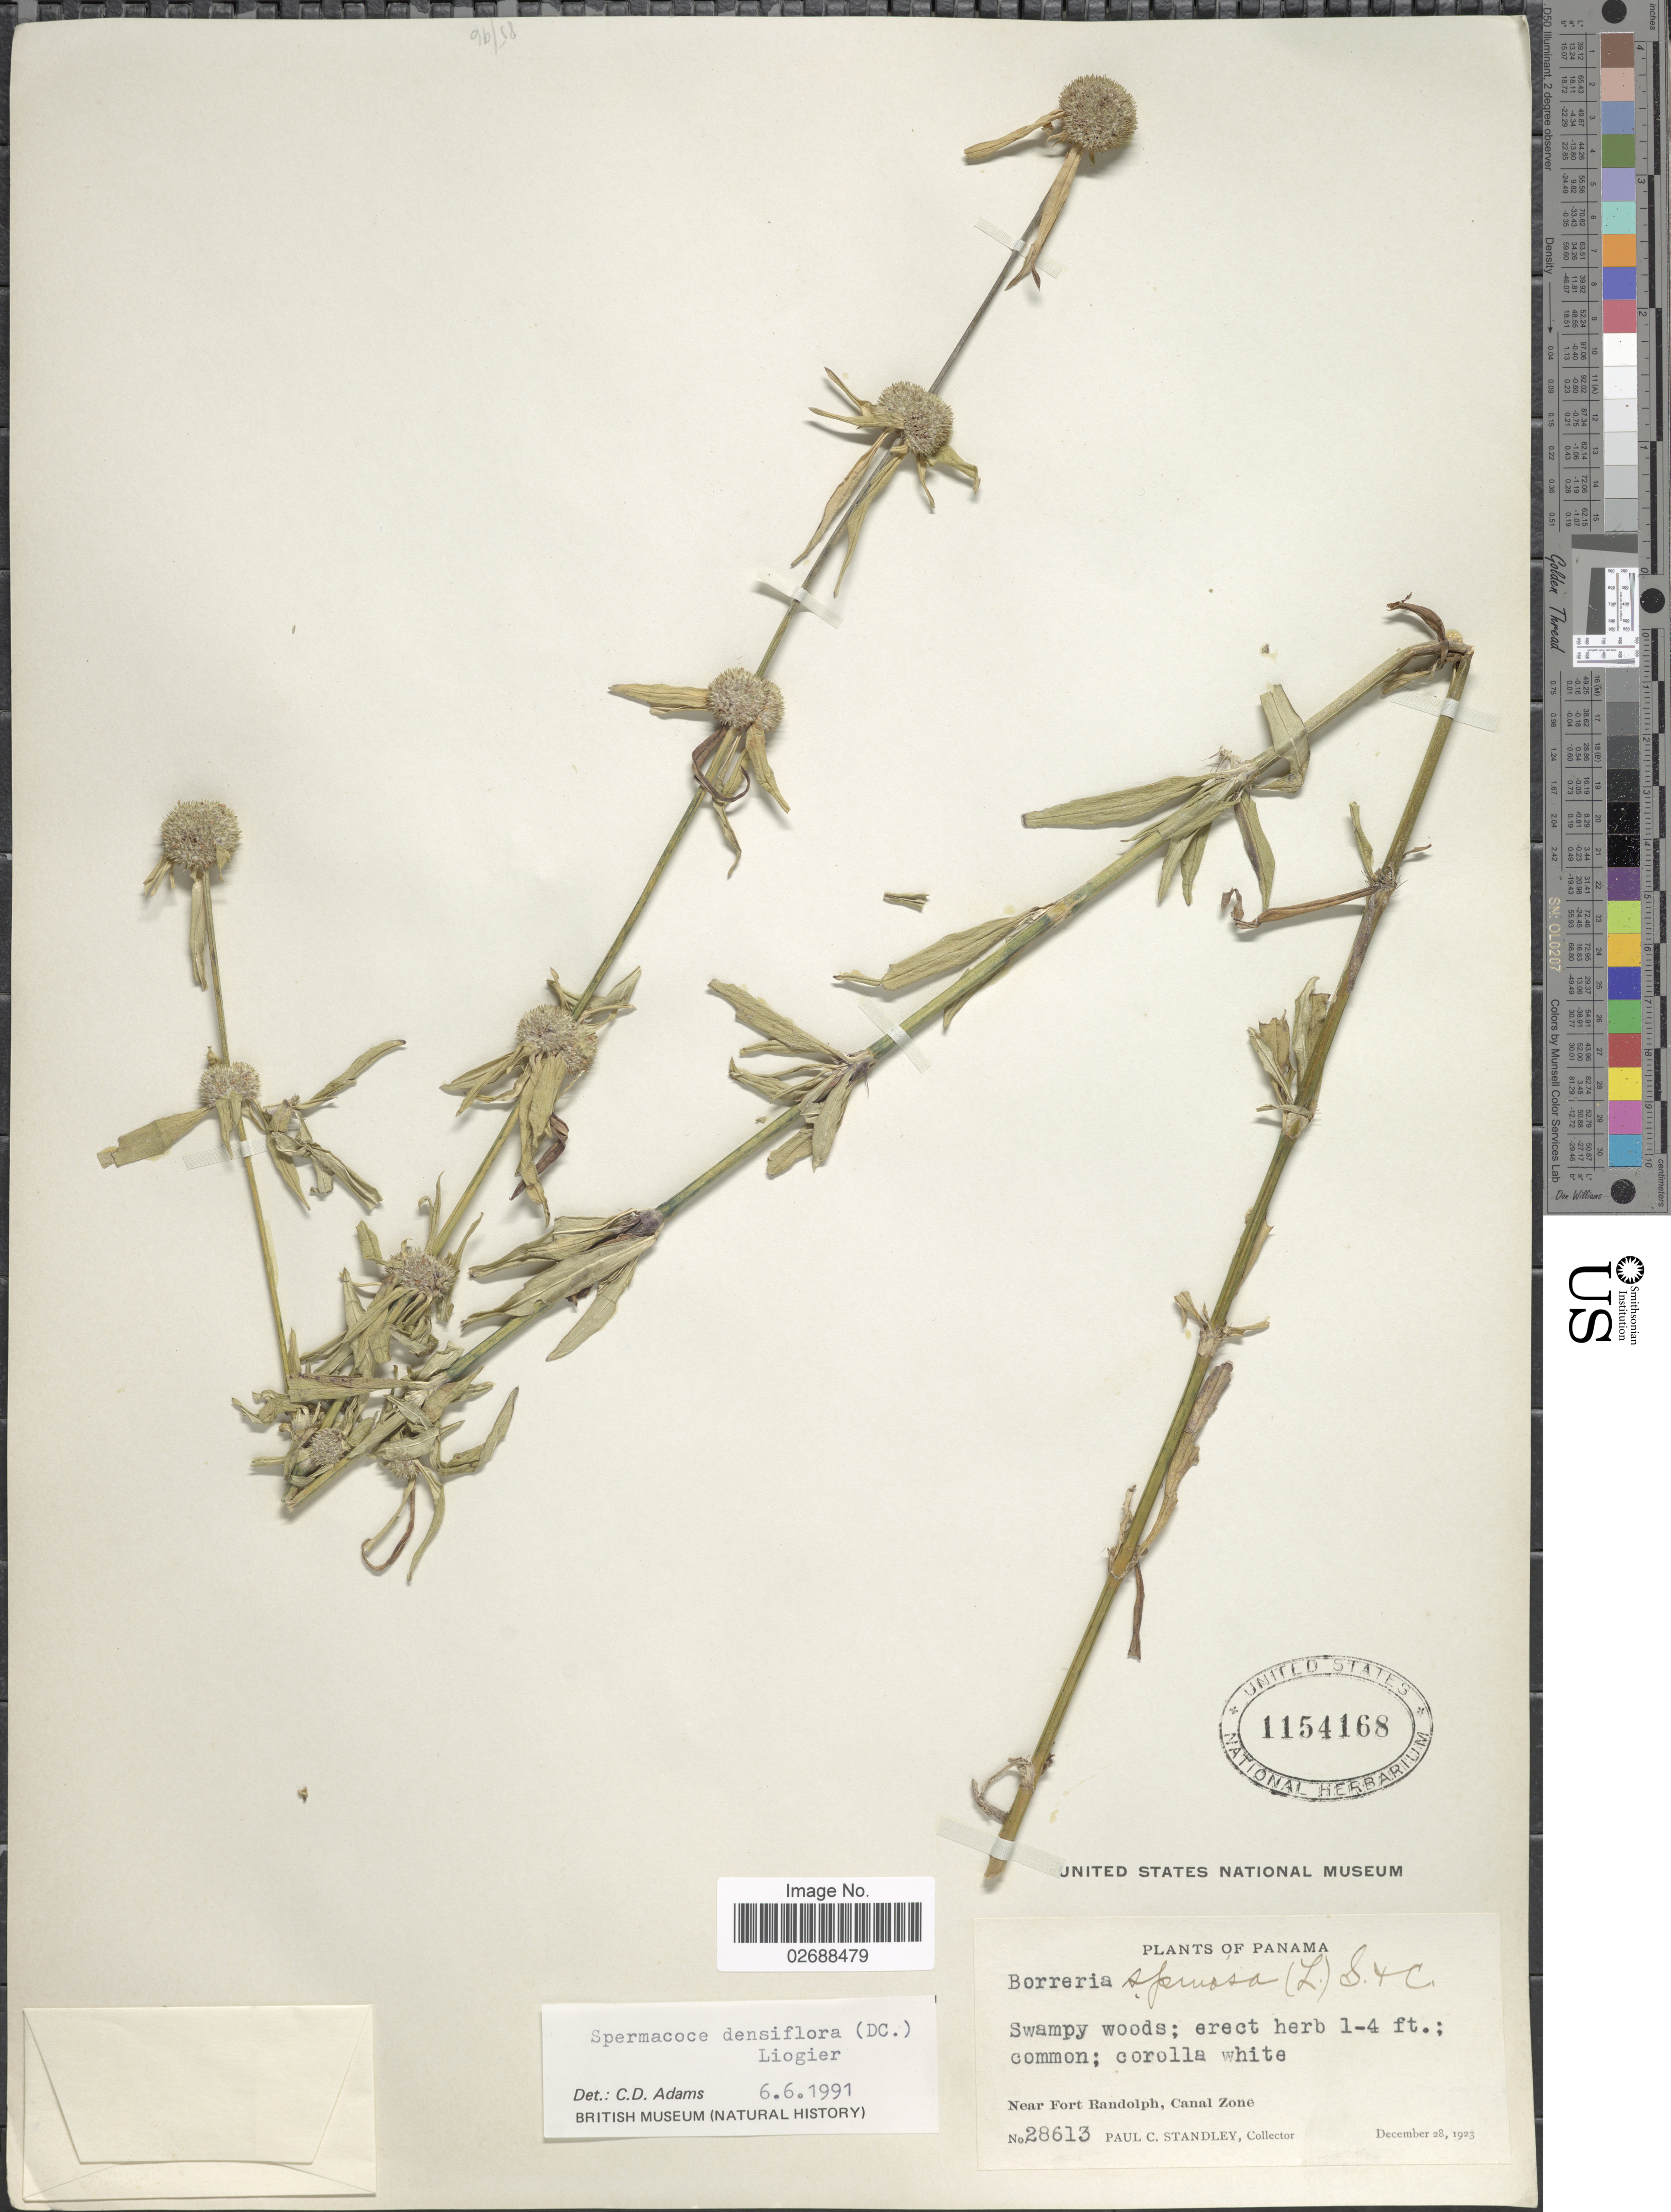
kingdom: Plantae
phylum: Tracheophyta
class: Magnoliopsida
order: Gentianales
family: Rubiaceae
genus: Spermacoce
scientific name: Spermacoce densiflora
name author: (DC.) Alain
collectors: P. C. Standley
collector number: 28613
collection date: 1923-12-28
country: Panama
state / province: Colón / Panamá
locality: Near Fort Randolph, Canal Zone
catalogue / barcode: US 1154168